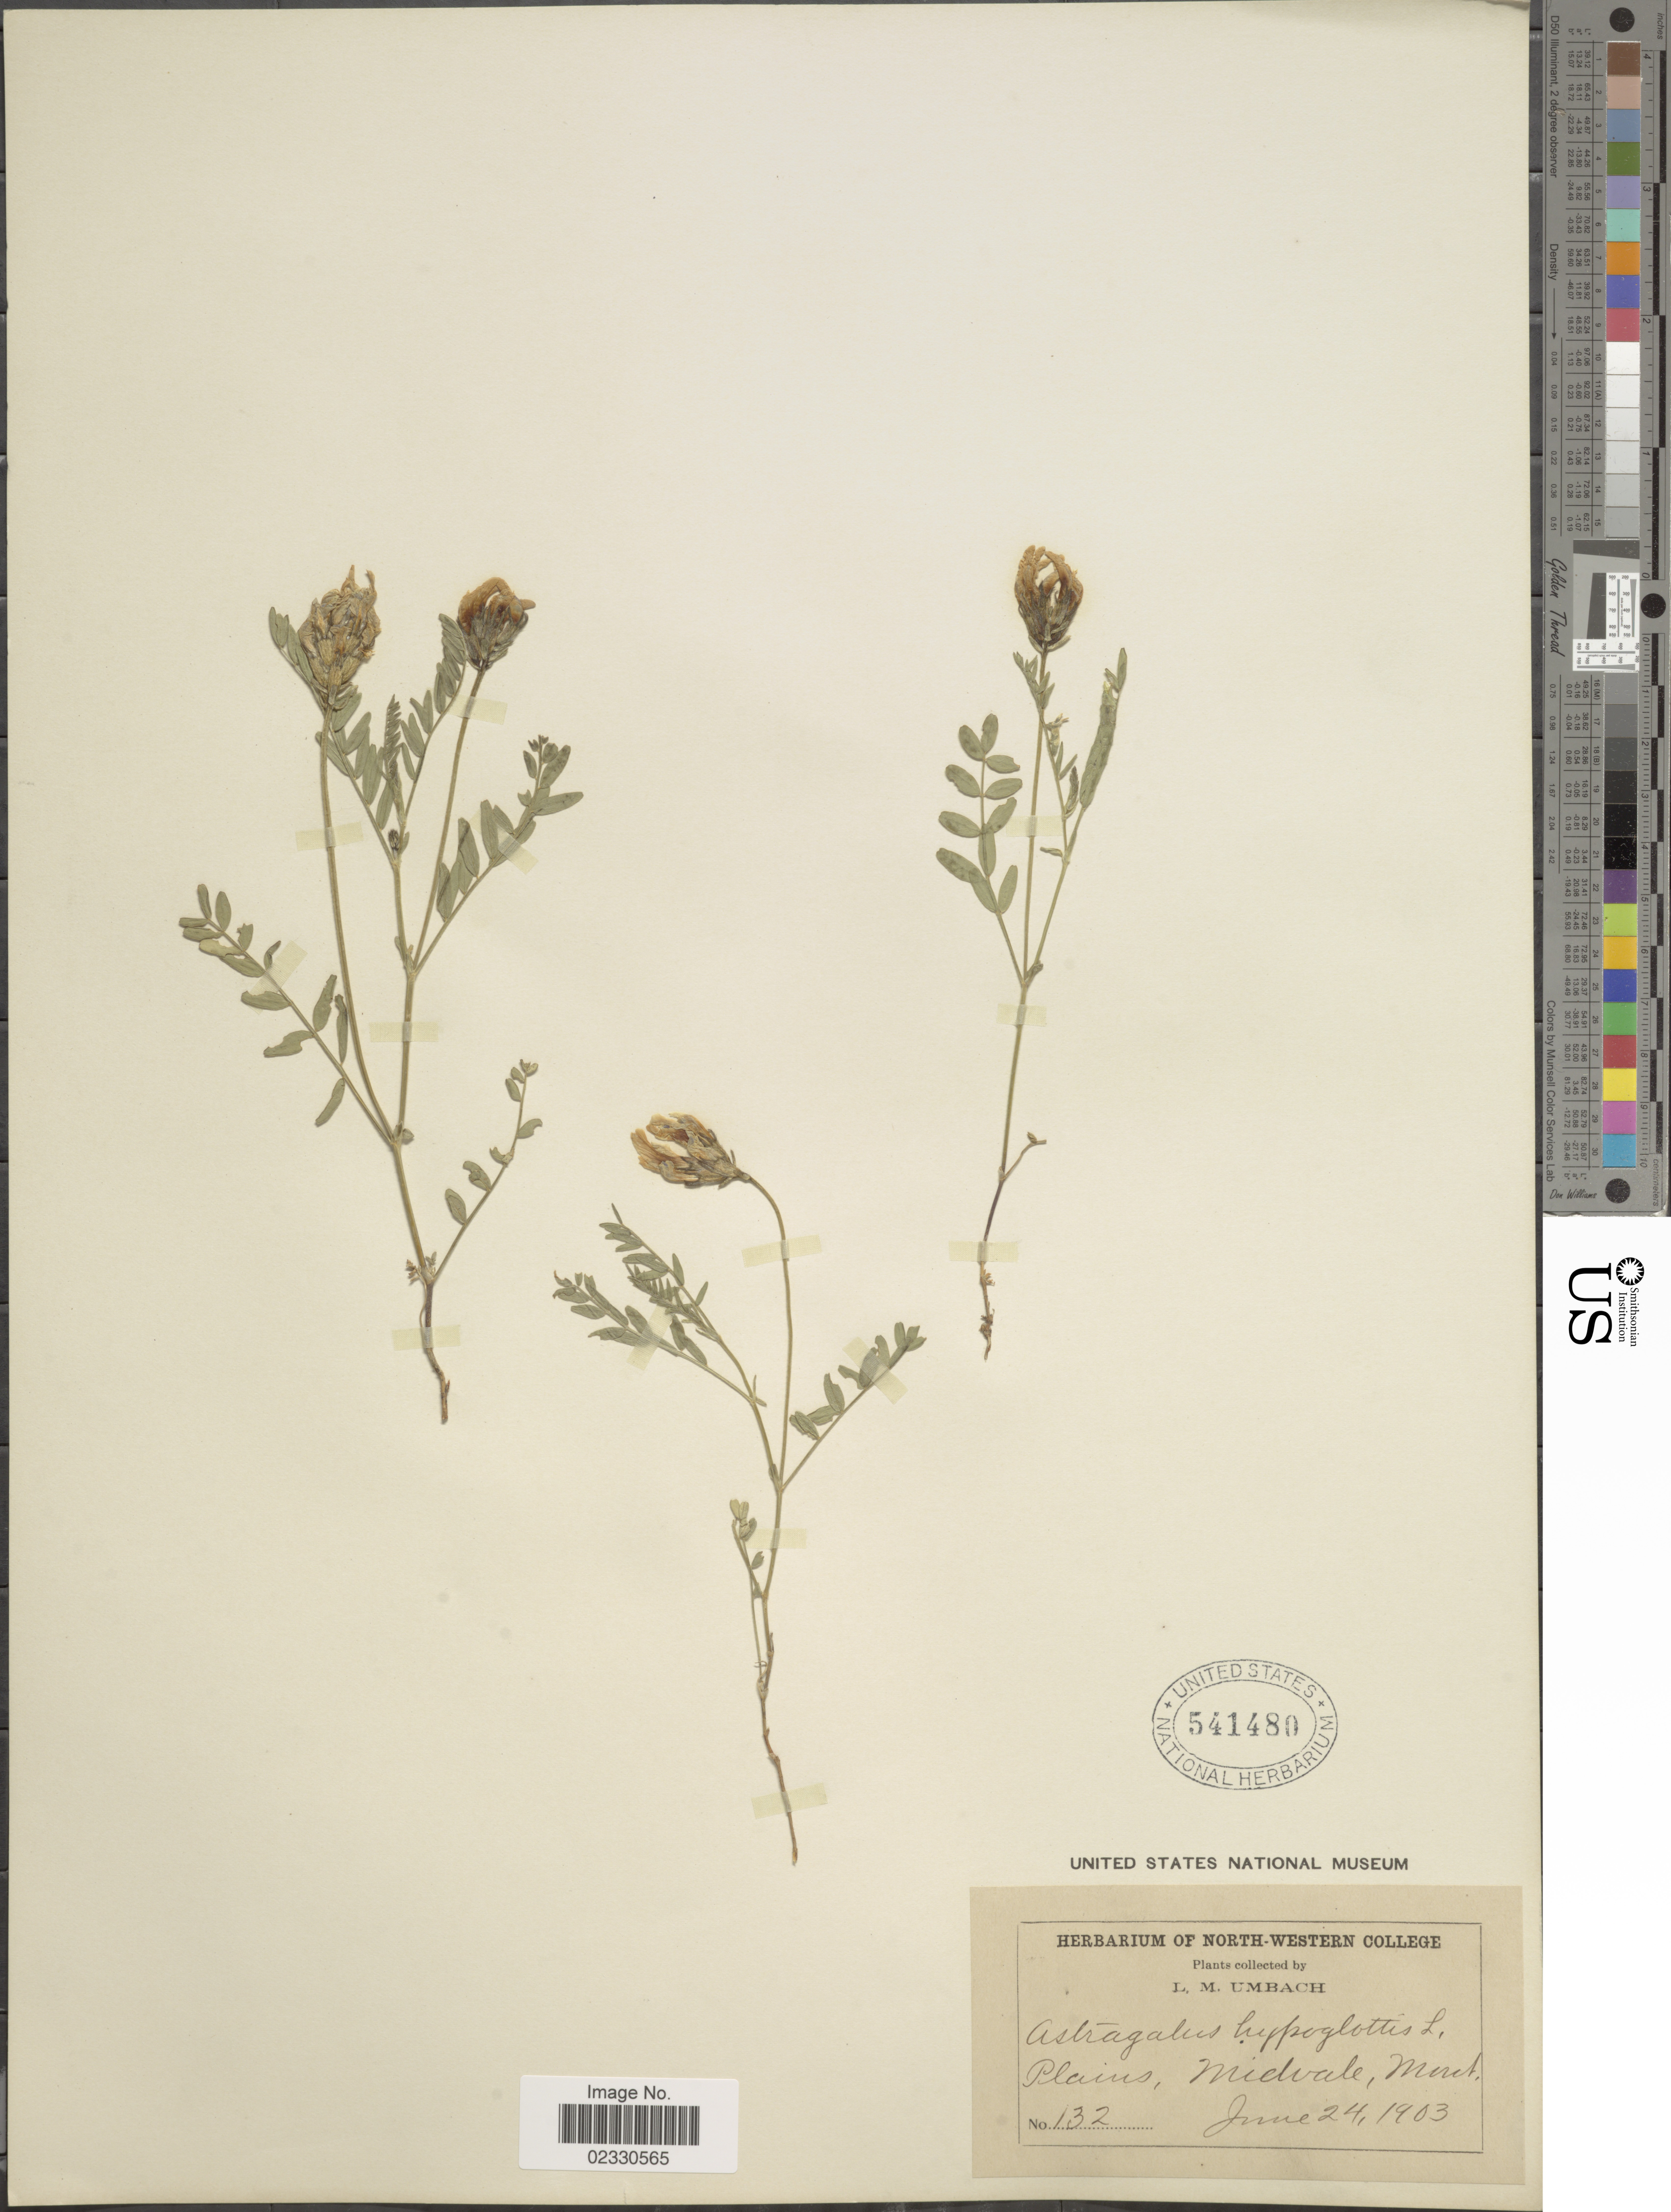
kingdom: Plantae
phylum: Tracheophyta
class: Magnoliopsida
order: Fabales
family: Fabaceae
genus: Astragalus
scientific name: Astragalus dasyglottis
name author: DC.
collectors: L. M. Umbach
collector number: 132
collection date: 1903-06-24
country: United States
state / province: Montana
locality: Plains, Midvale, Mont.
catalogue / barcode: US 541480